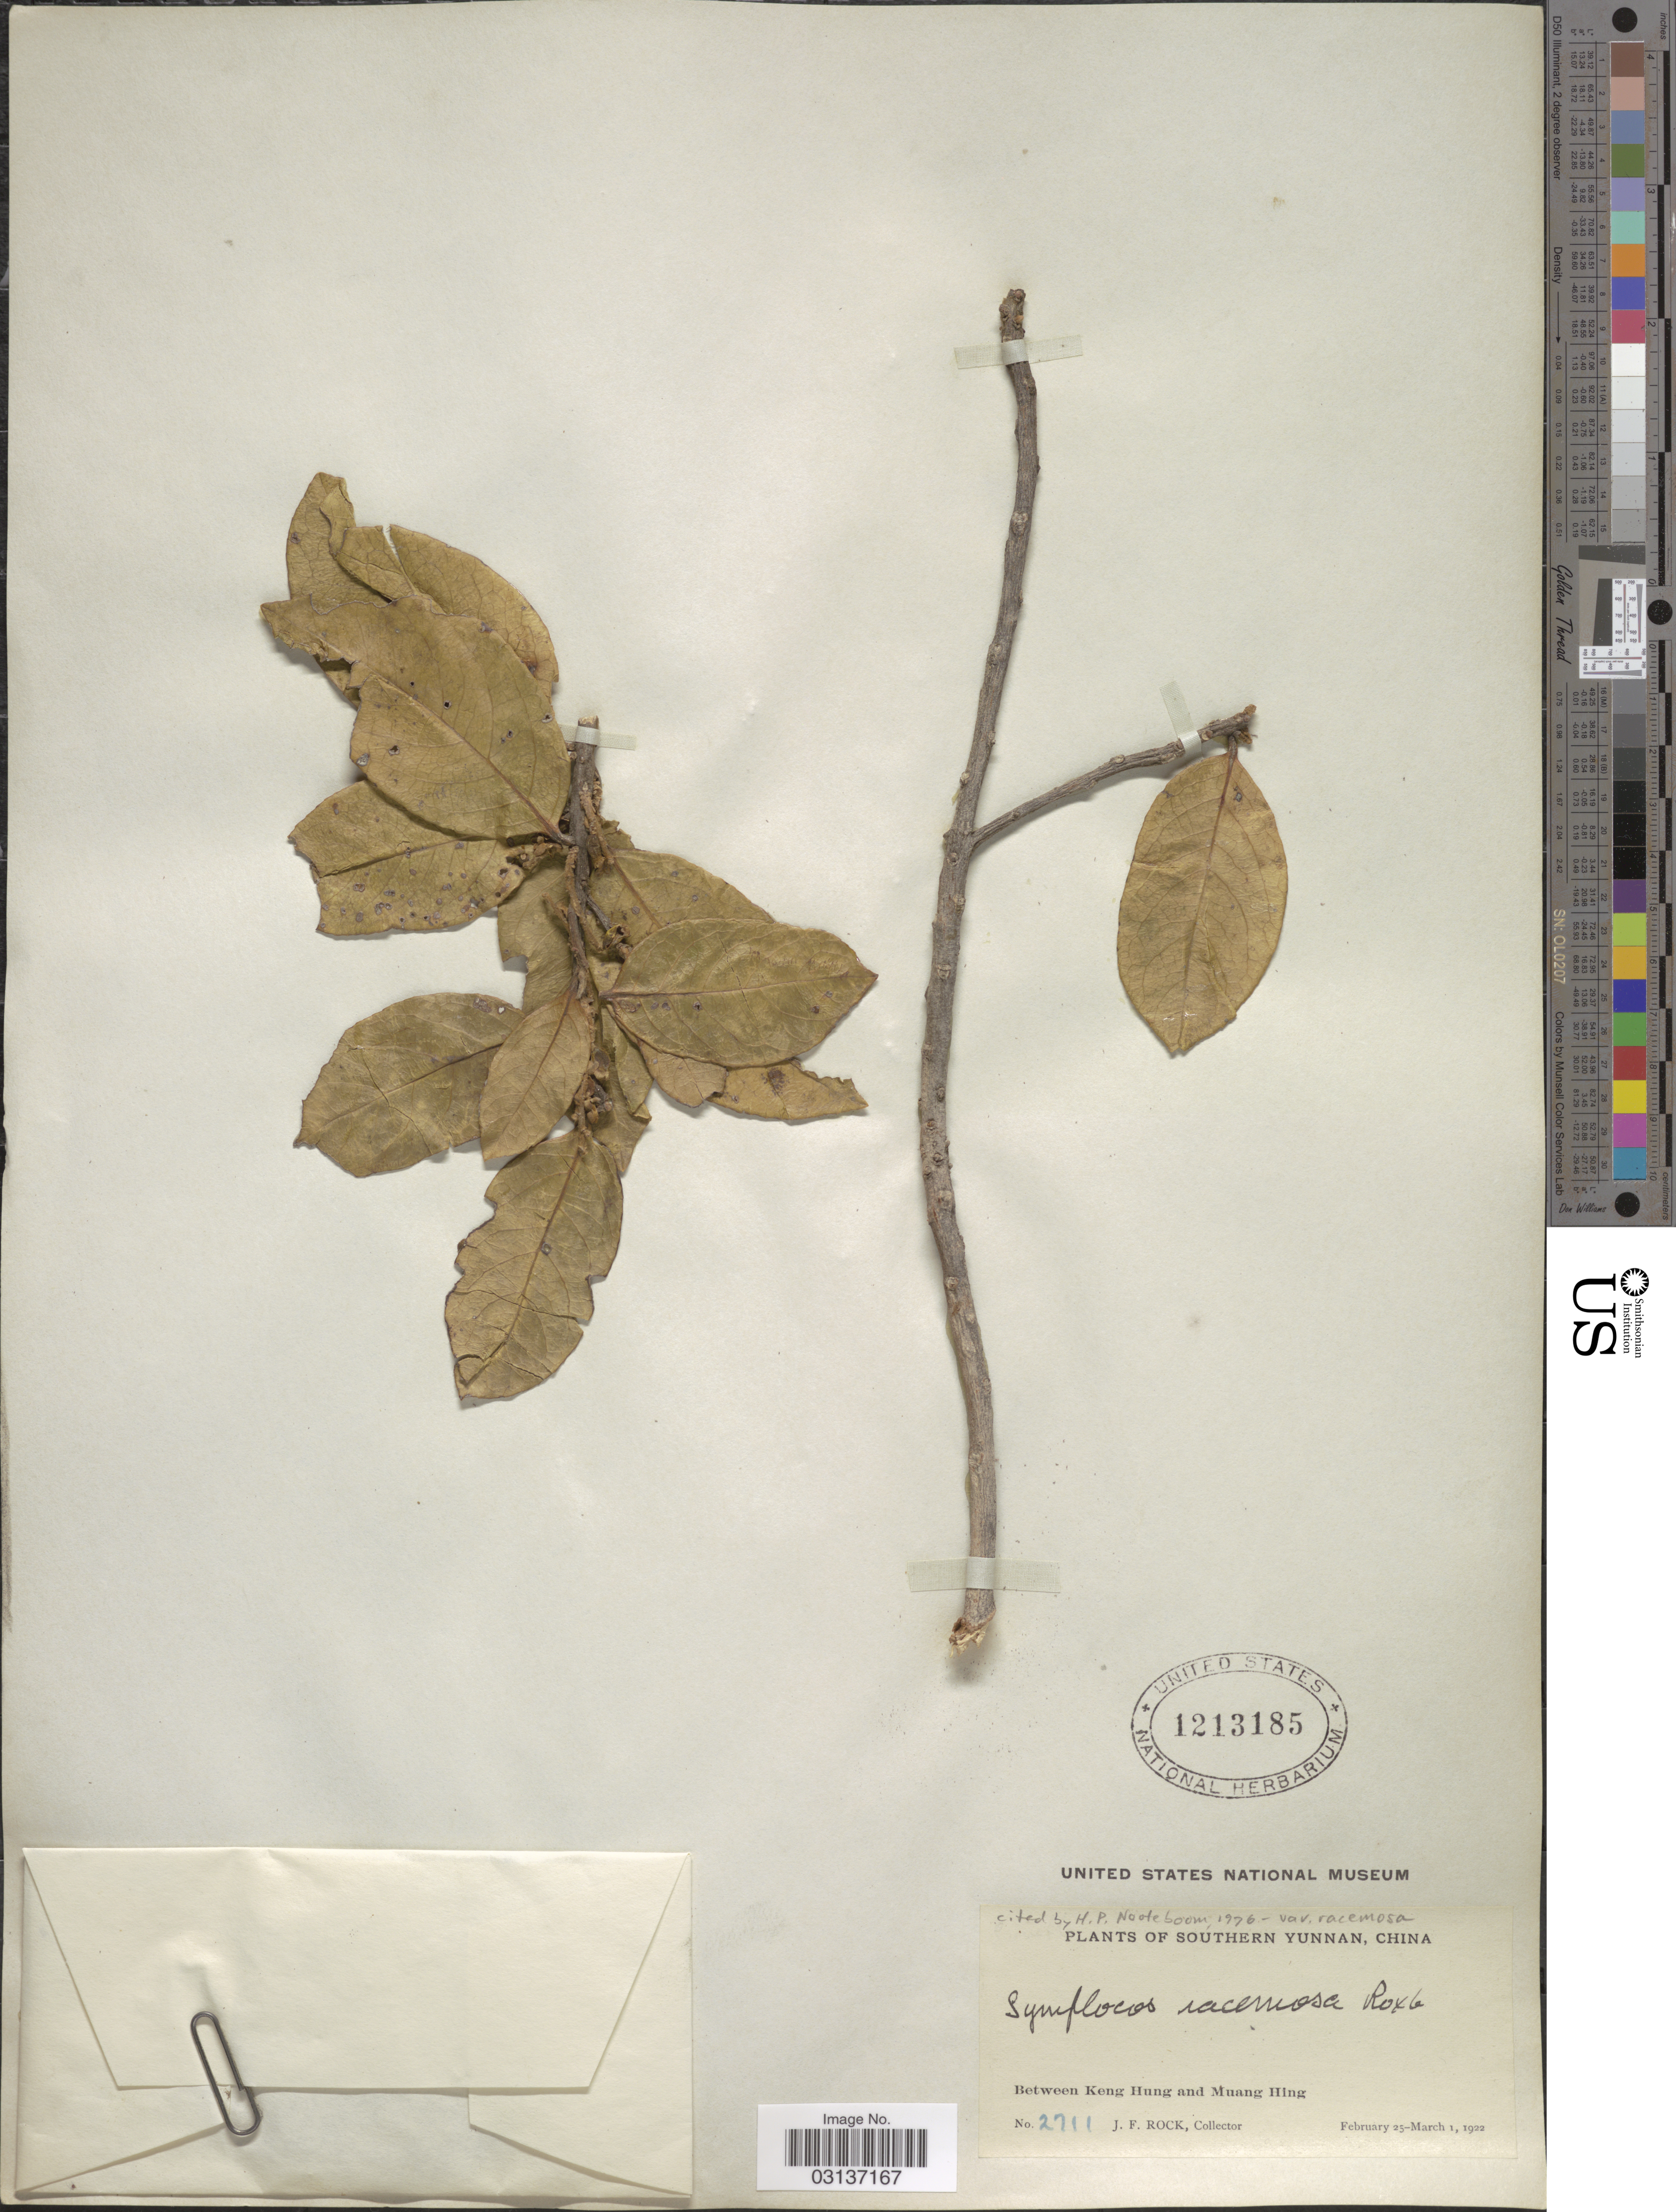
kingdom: Plantae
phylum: Tracheophyta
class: Magnoliopsida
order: Ericales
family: Symplocaceae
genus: Symplocos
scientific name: Symplocos racemosa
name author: Roxb.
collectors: J. Rock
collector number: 2711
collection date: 1922-02-25/1922-03-01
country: China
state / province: Yunnan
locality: Southern Yunnan. Between Keng Hung and Muang Hing.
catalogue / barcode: US 1213185